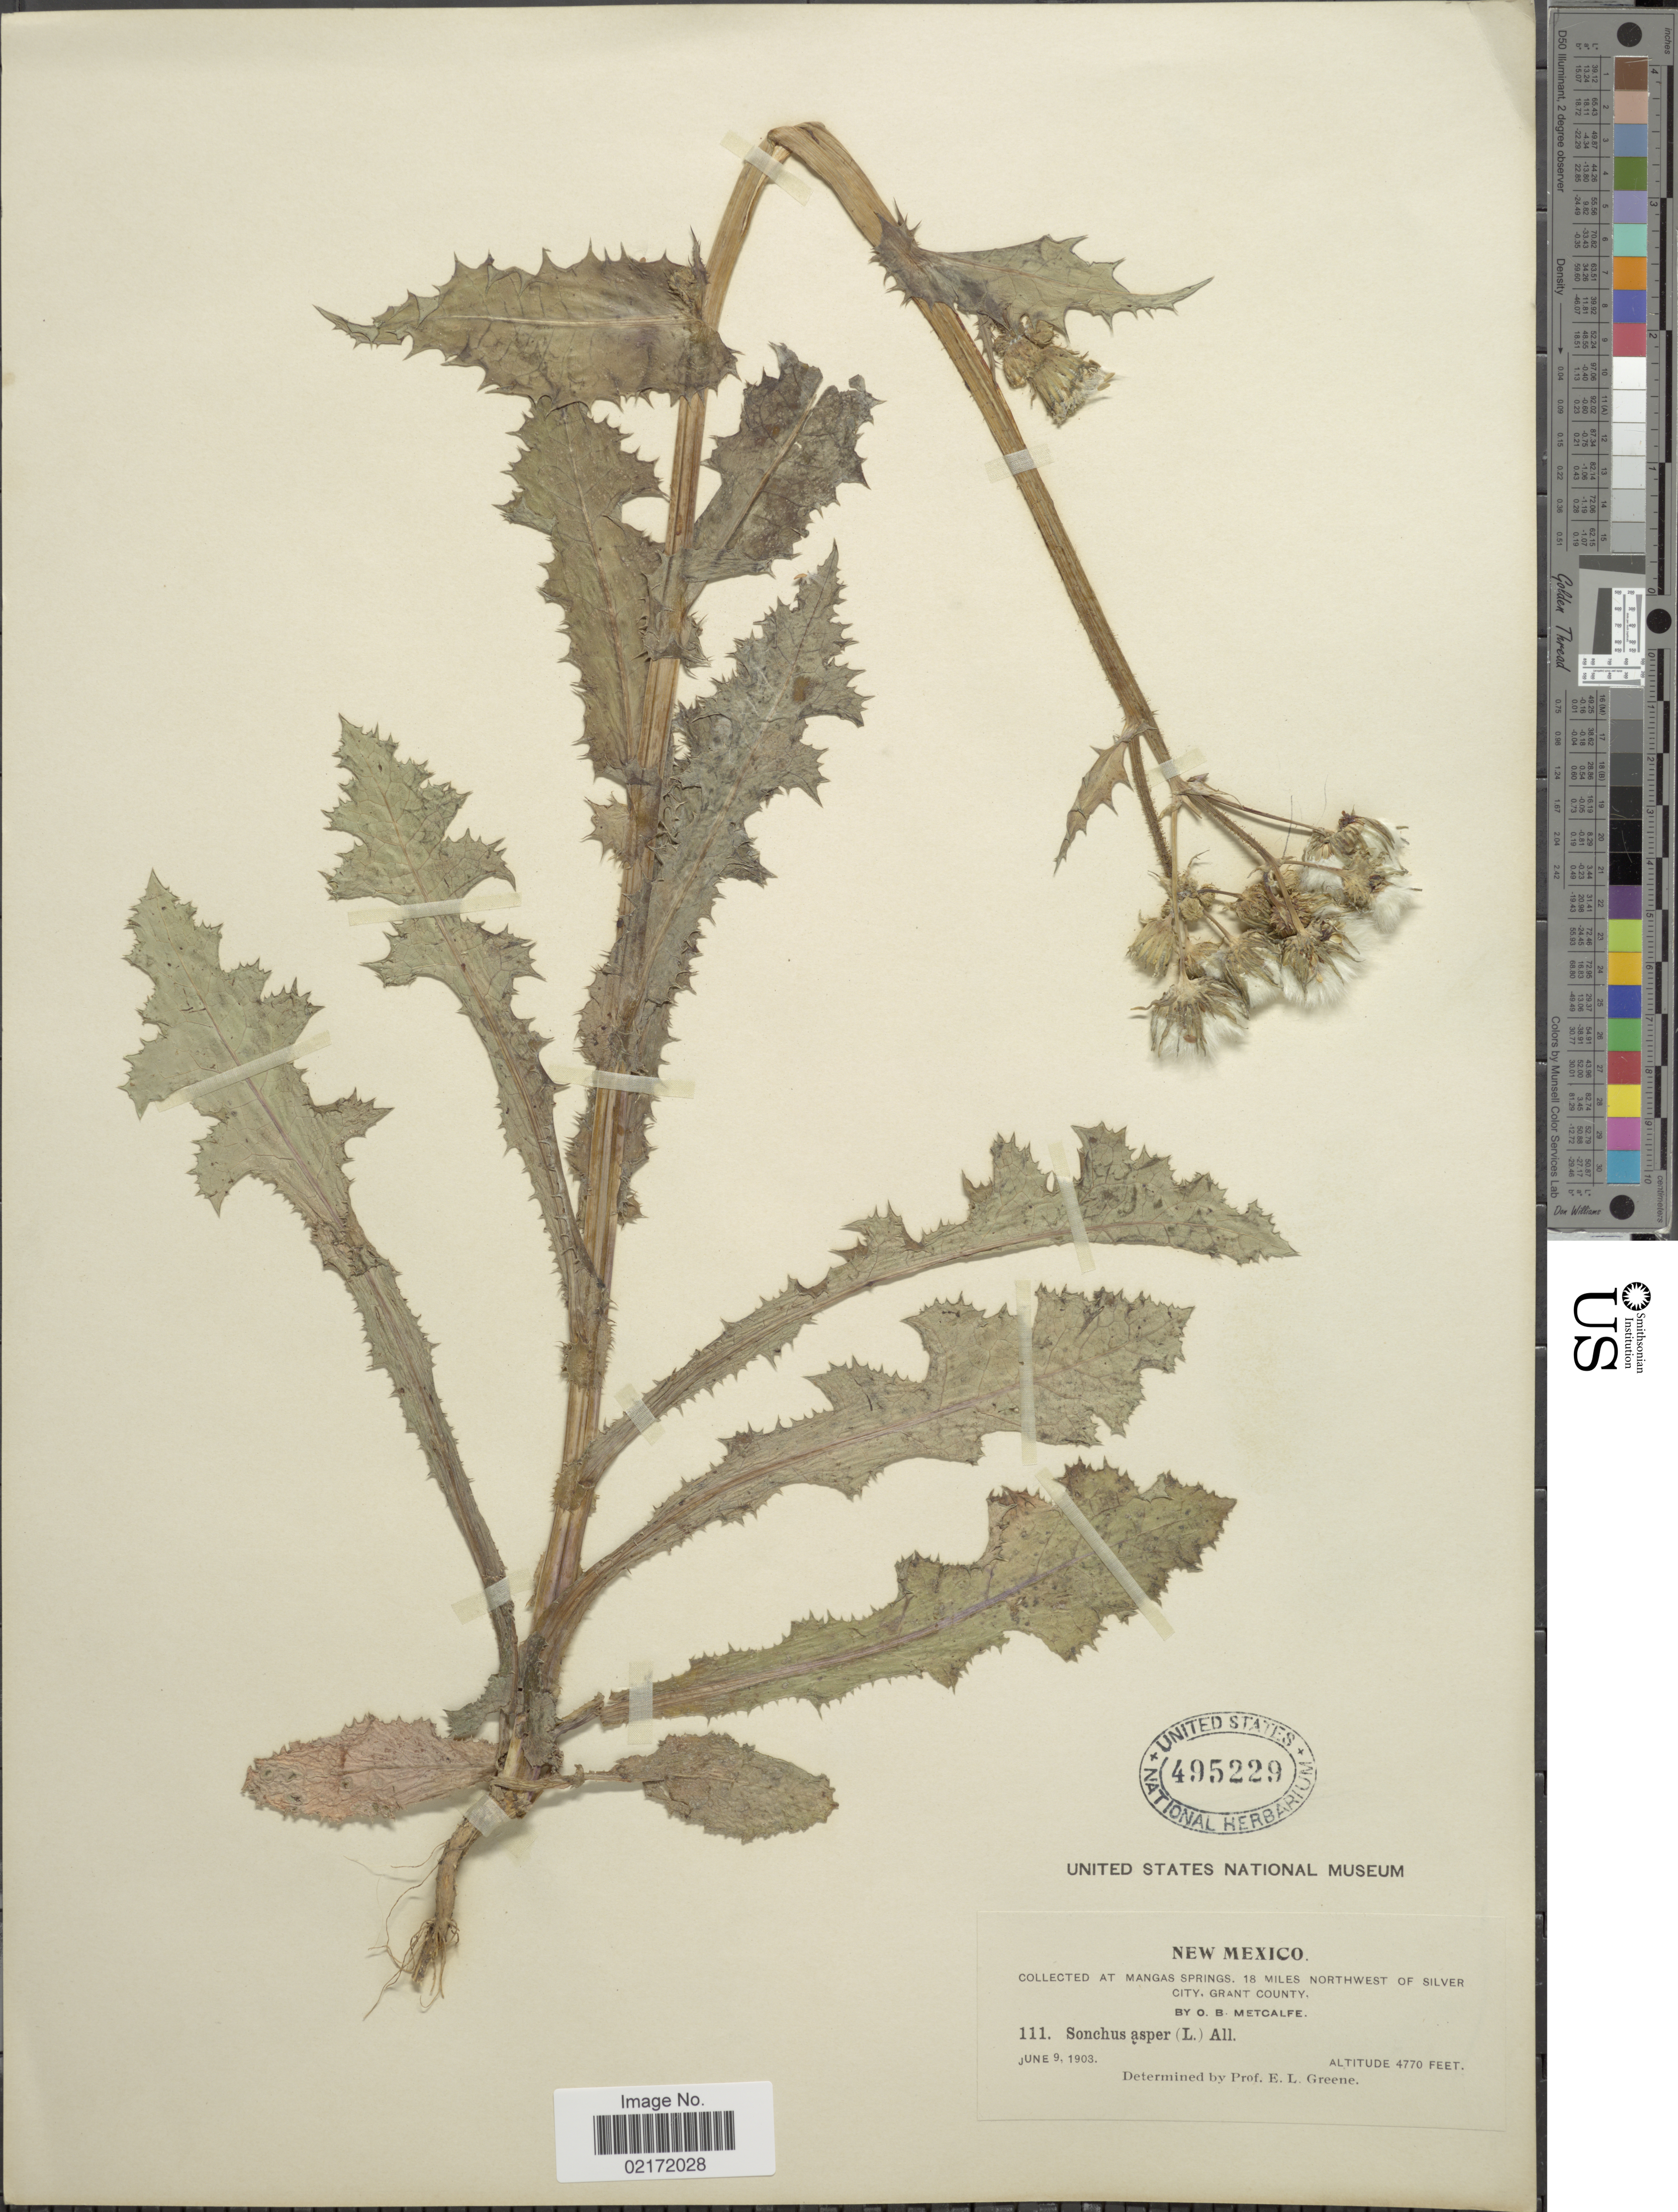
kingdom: Plantae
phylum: Tracheophyta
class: Magnoliopsida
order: Asterales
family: Asteraceae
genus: Sonchus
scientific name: Sonchus asper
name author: (L.) Hill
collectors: O. B. Metcalfe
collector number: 111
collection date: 1903-06-09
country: United States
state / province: New Mexico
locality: At Mangas Springs, 18 miles northwest of Silver City, Grant County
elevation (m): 1454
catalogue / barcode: US 495229